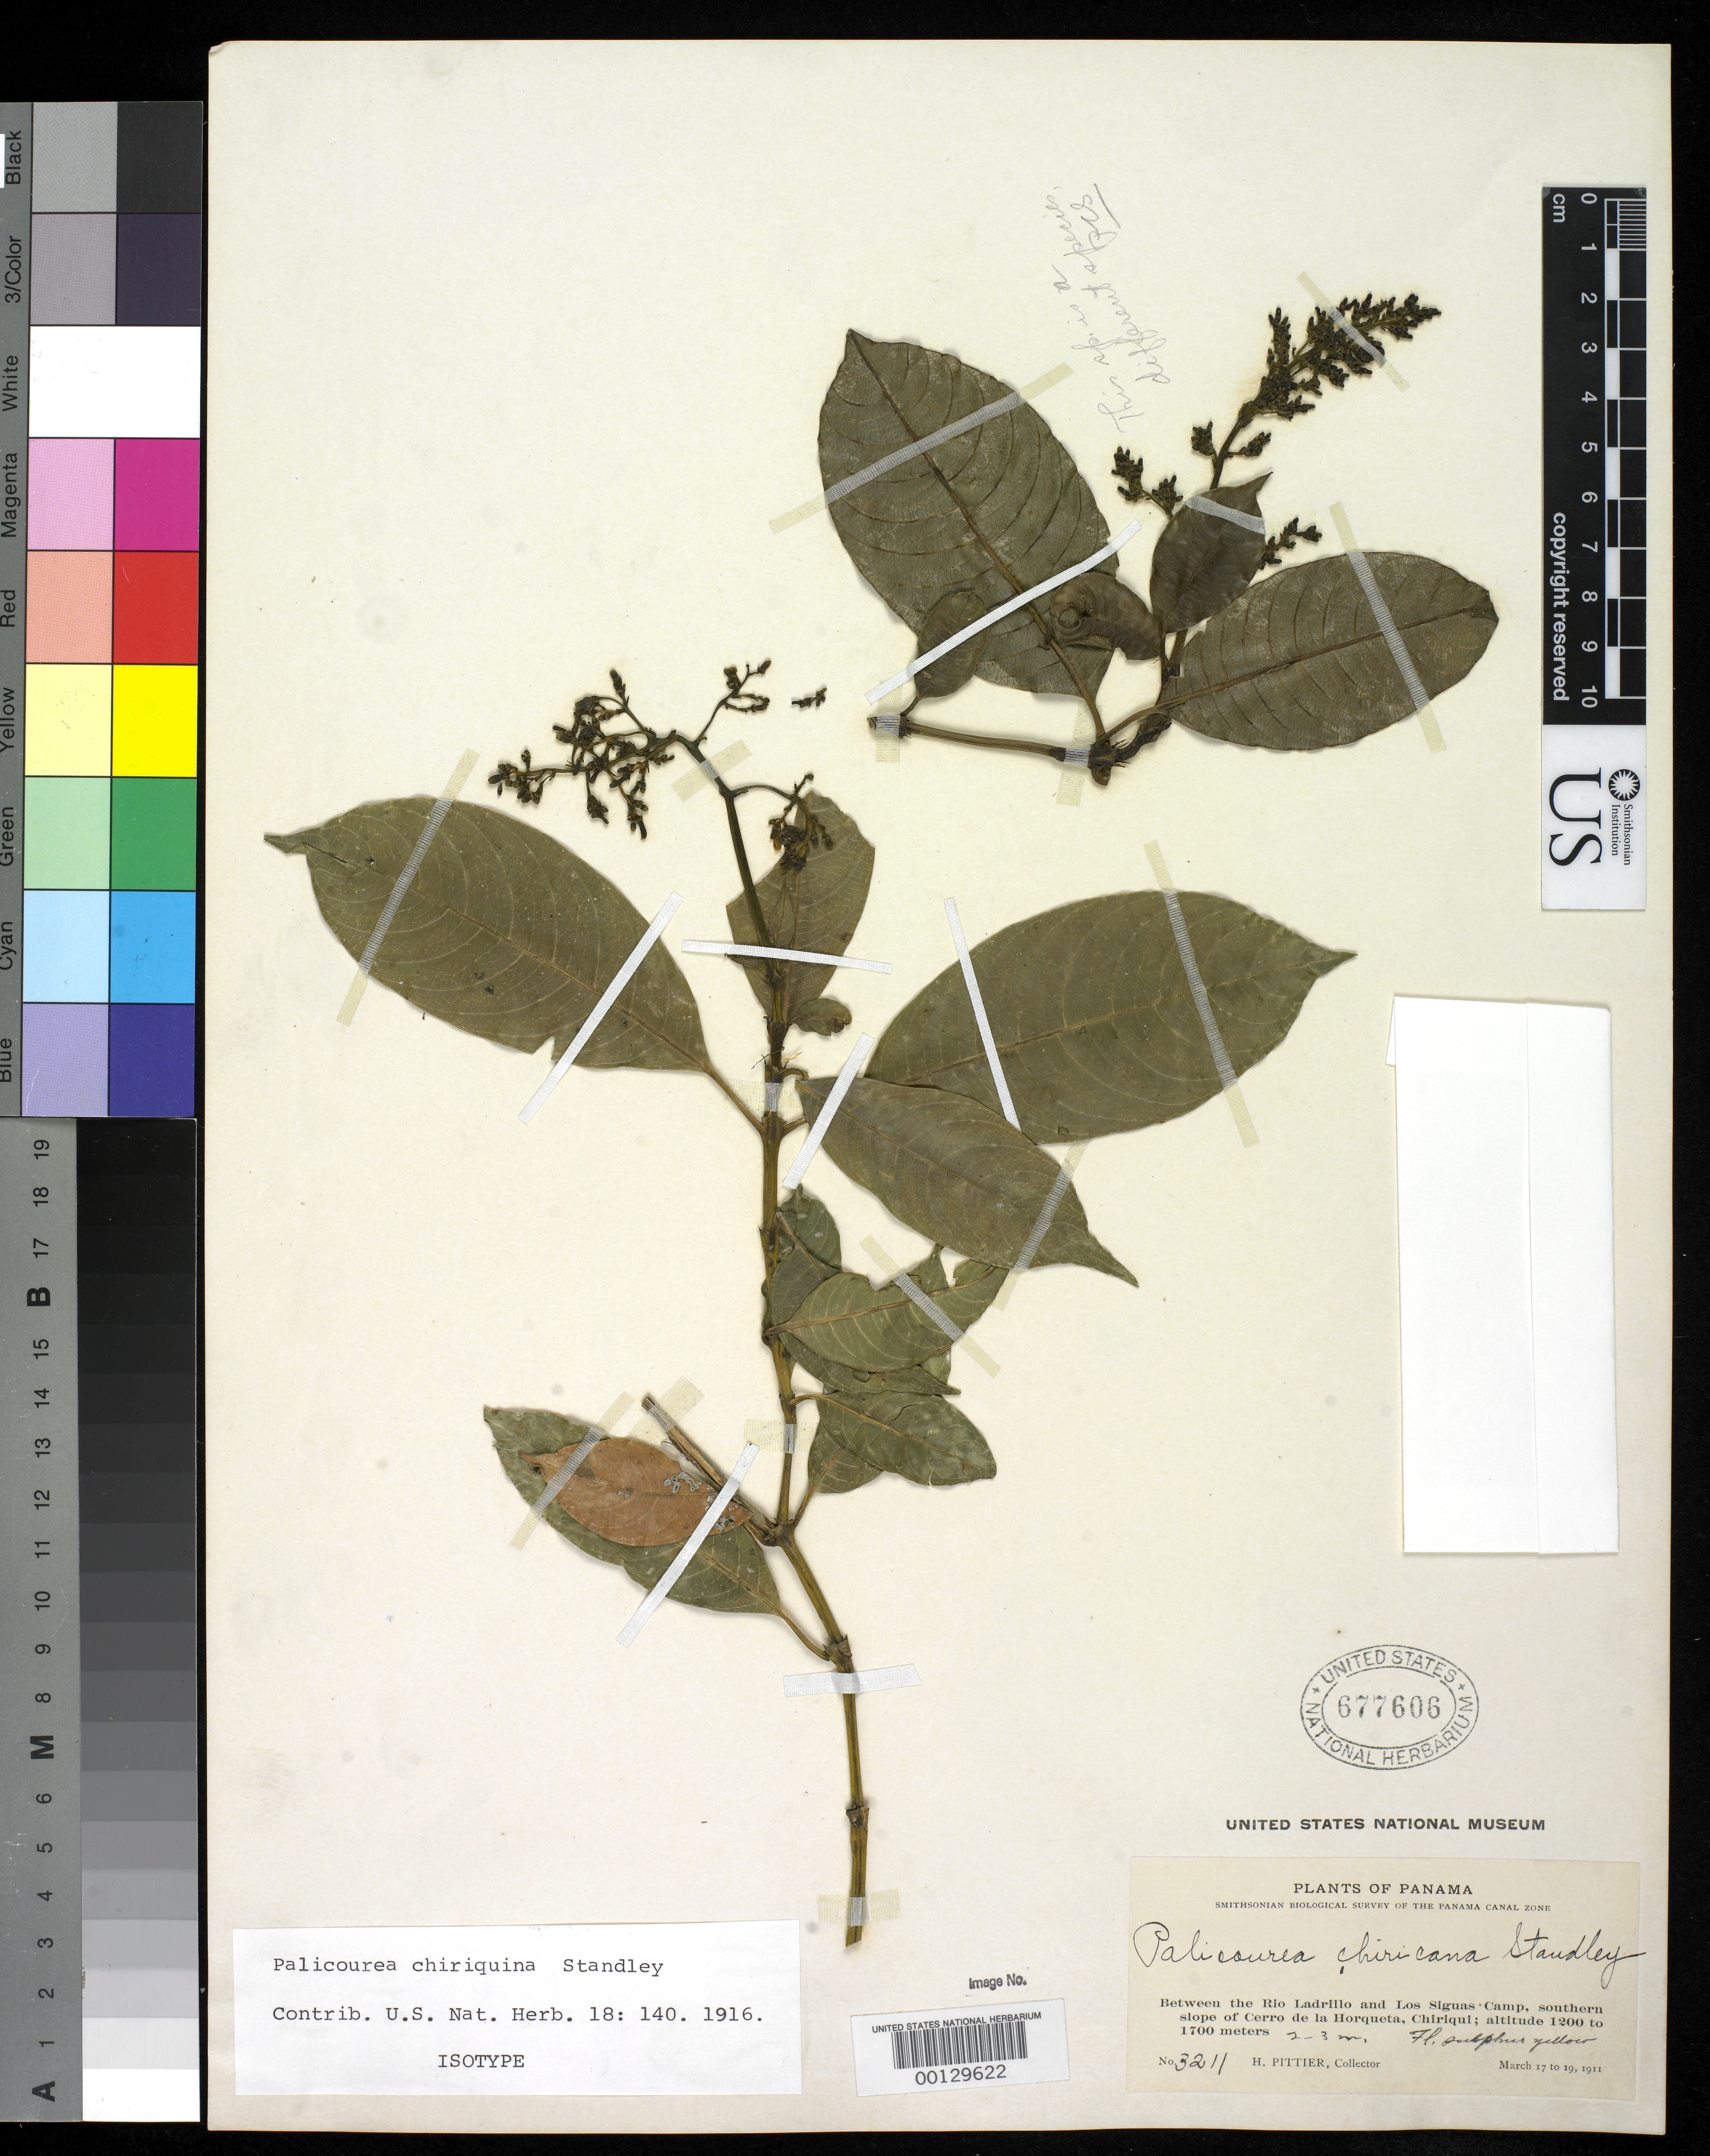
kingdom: Plantae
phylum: Tracheophyta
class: Magnoliopsida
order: Gentianales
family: Rubiaceae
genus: Palicourea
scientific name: Palicourea chiriquina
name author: Standl.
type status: Isotype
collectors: H. F. Pittier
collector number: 3211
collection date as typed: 17 Mar 1911 to 19 Mar 1911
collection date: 1911-03-17/1911-03-19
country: Panama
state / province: Chiriquí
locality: Cuesta de Las Palmas, Cerro de La Horqueta.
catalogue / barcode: US 677606